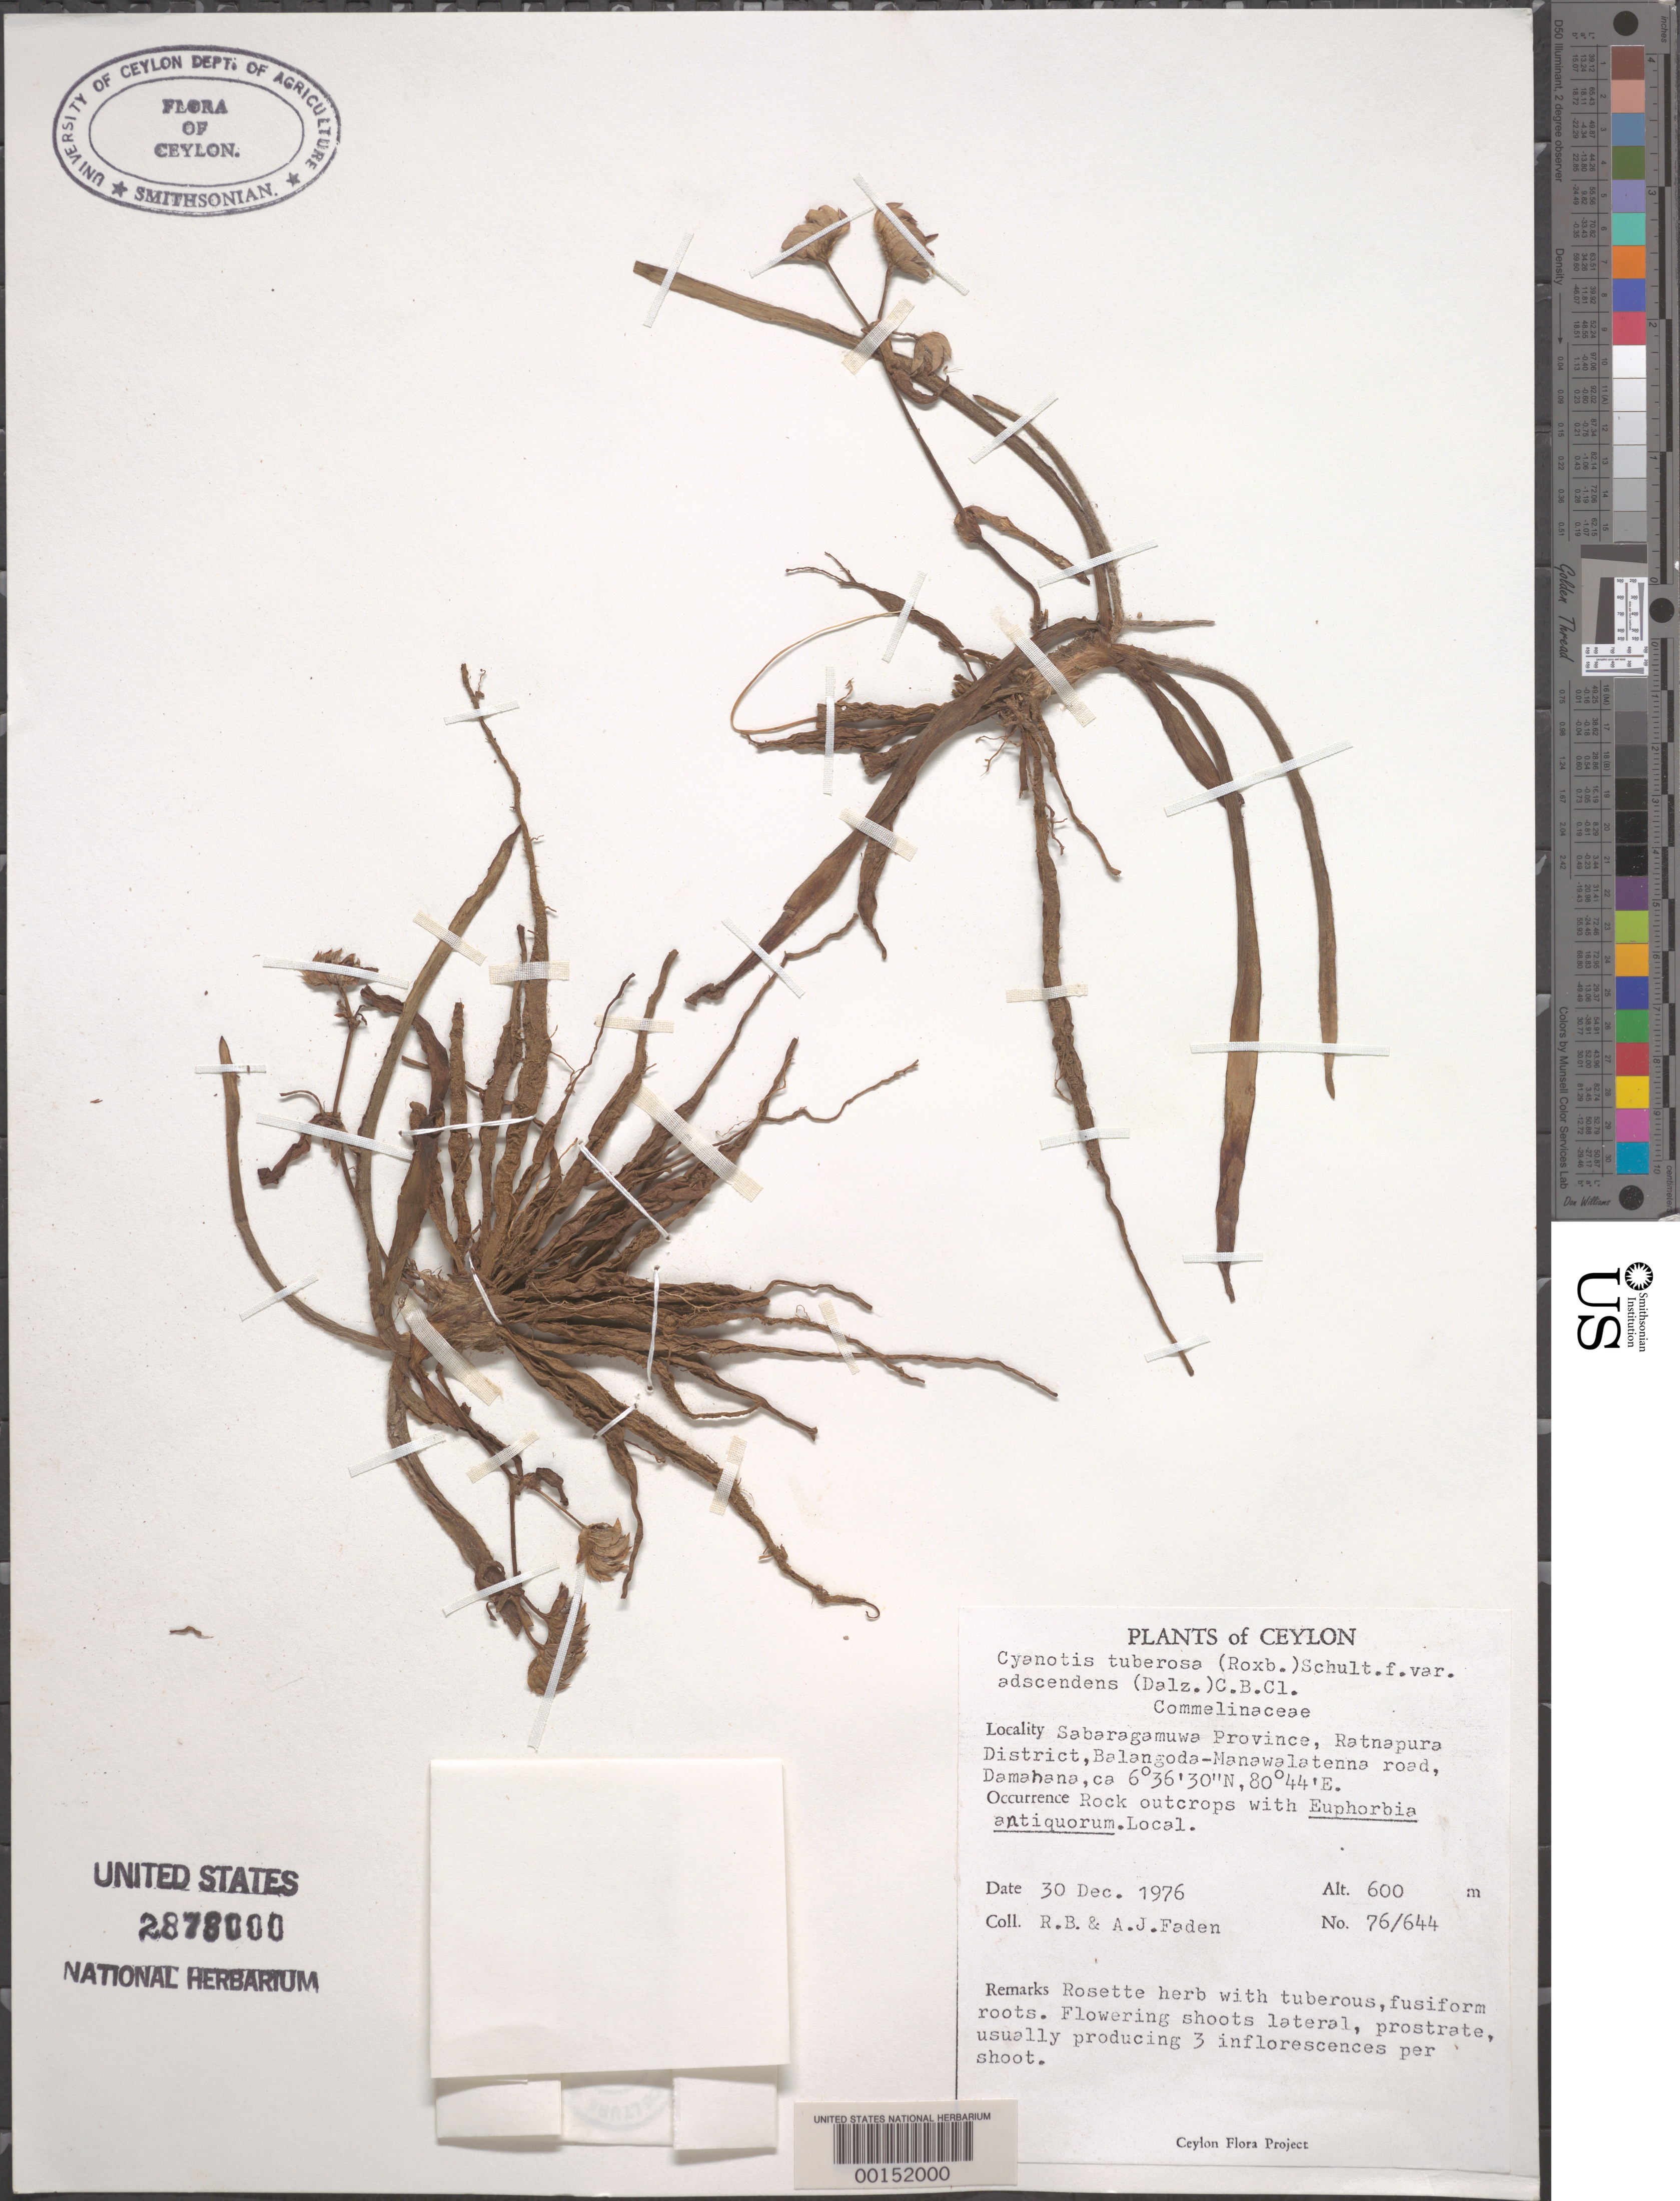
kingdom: Plantae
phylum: Tracheophyta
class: Liliopsida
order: Commelinales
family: Commelinaceae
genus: Cyanotis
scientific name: Cyanotis tuberosa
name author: (Roxb.) Schult. & Schult. f.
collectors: R. B. Faden & A. J. Faden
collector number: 76/644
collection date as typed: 30 Dec 1976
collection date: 1976-12-30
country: Sri Lanka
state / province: Sabaragamuwa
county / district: Ratnapura Dist.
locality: Damahana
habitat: Rock outcrops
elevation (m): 600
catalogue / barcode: US 2878000